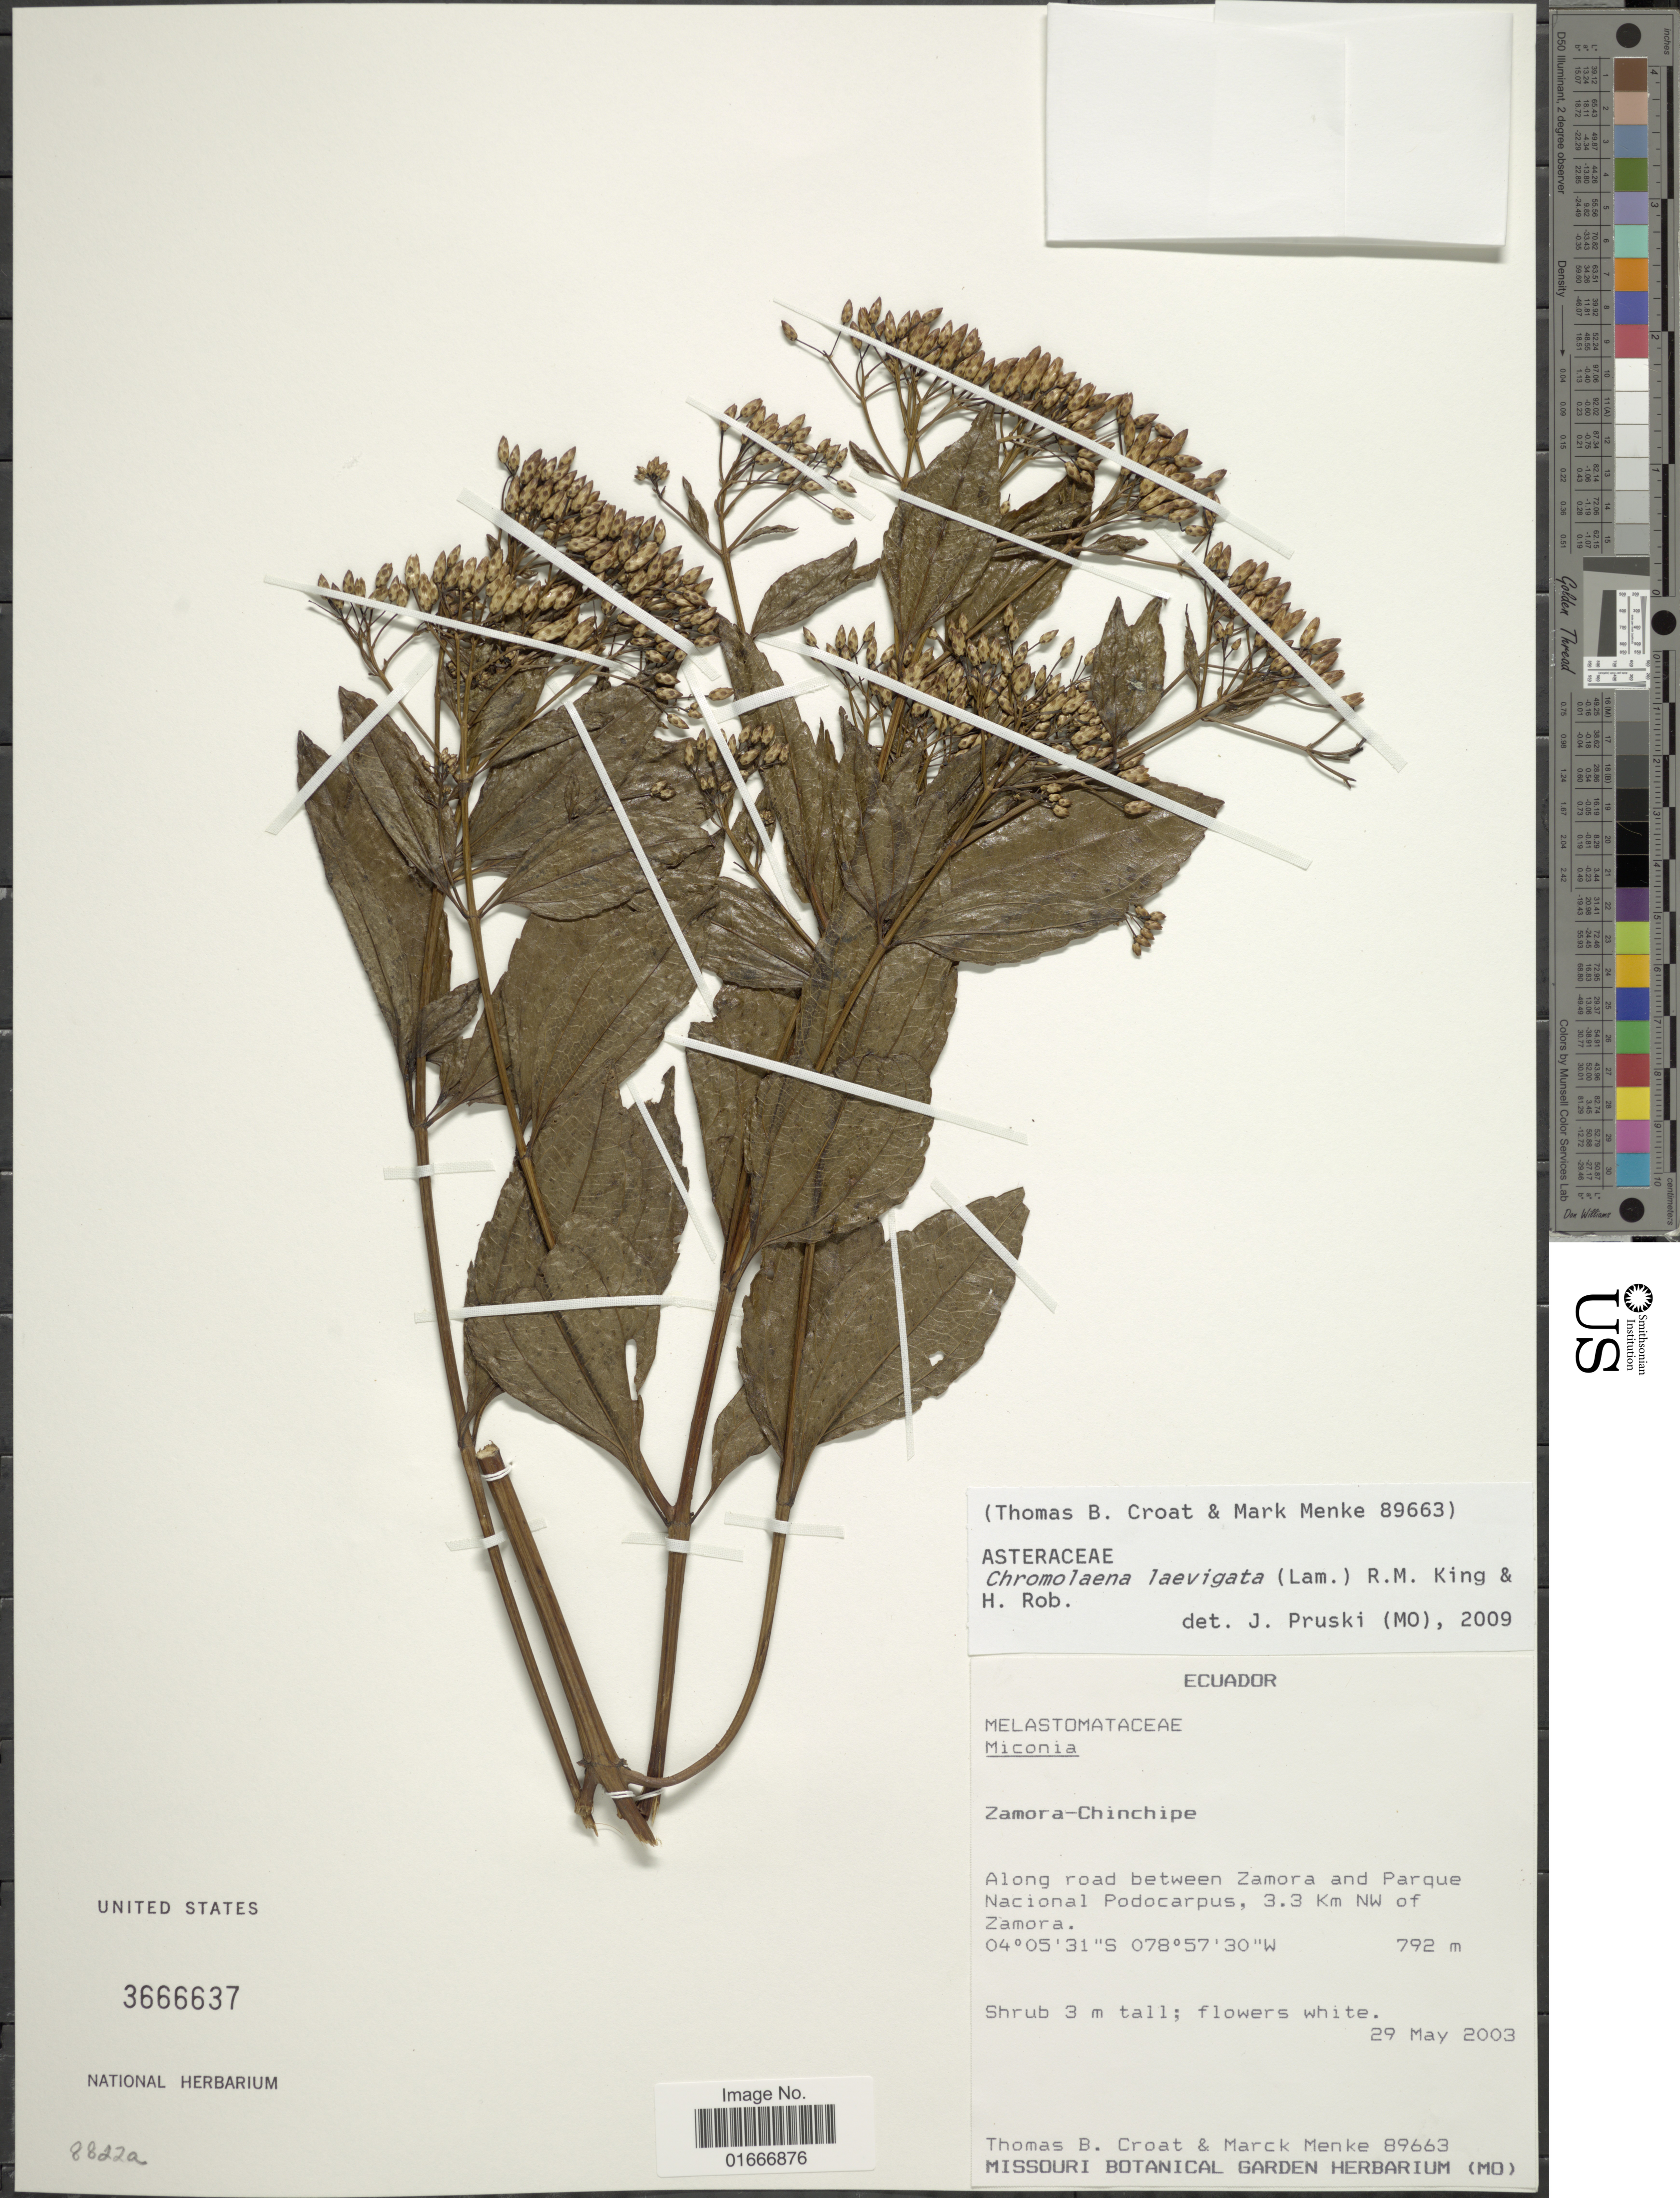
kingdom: Plantae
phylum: Tracheophyta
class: Magnoliopsida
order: Asterales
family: Asteraceae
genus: Chromolaena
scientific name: Chromolaena laevigata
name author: (Lam.) R.M. King & H. Rob.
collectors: T. B. Croat & M. Menke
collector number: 89663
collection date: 2003-05-29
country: Ecuador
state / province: Zamora-Chinchipe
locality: Ecuador. Zamora-Chinchipe. Along road between Zamora and Parque Nacional Podocarpus, 3.3 Km NW of Zamora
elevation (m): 792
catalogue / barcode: US 3666637